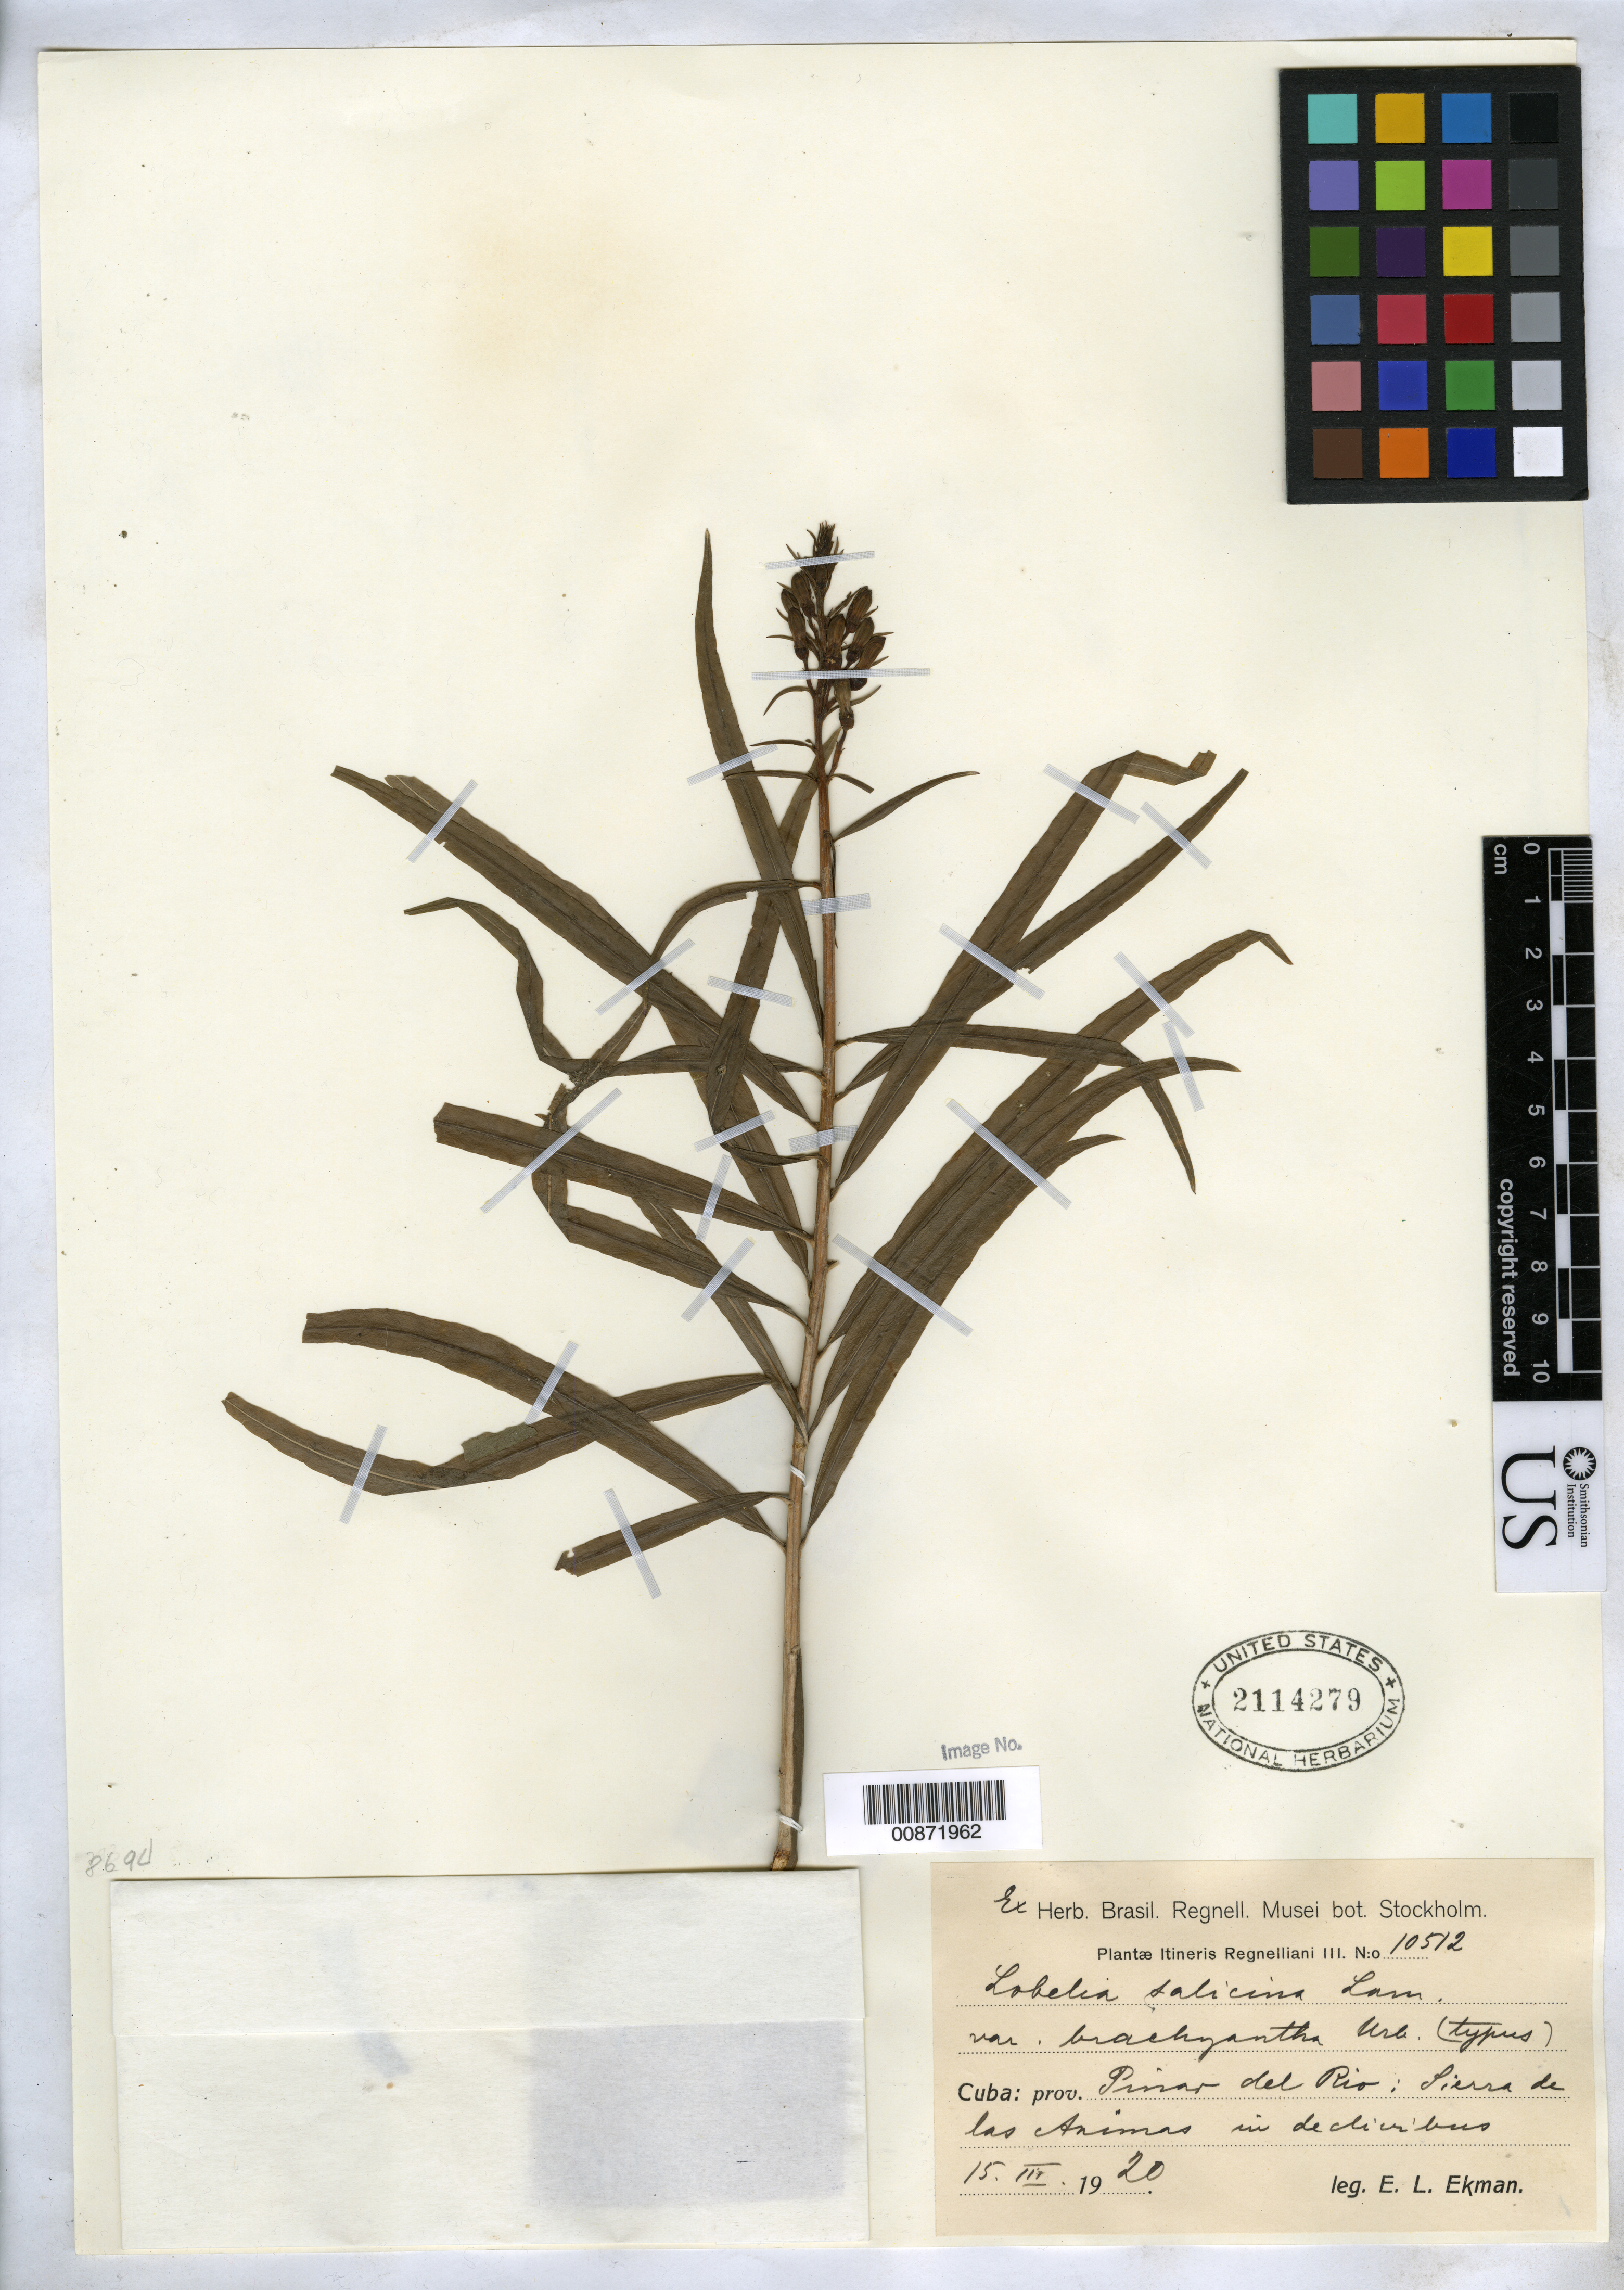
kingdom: Plantae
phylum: Tracheophyta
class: Magnoliopsida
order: Asterales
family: Campanulaceae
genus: Lobelia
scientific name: Lobelia salicina var. brachyantha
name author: Urb.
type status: Type Collection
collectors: E. L. Ekman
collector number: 10512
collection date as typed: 15 Mar 1920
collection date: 1920-03-15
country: Cuba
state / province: Pinar del Río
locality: Sierra de las Animas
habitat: In clearing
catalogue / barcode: US 2114279